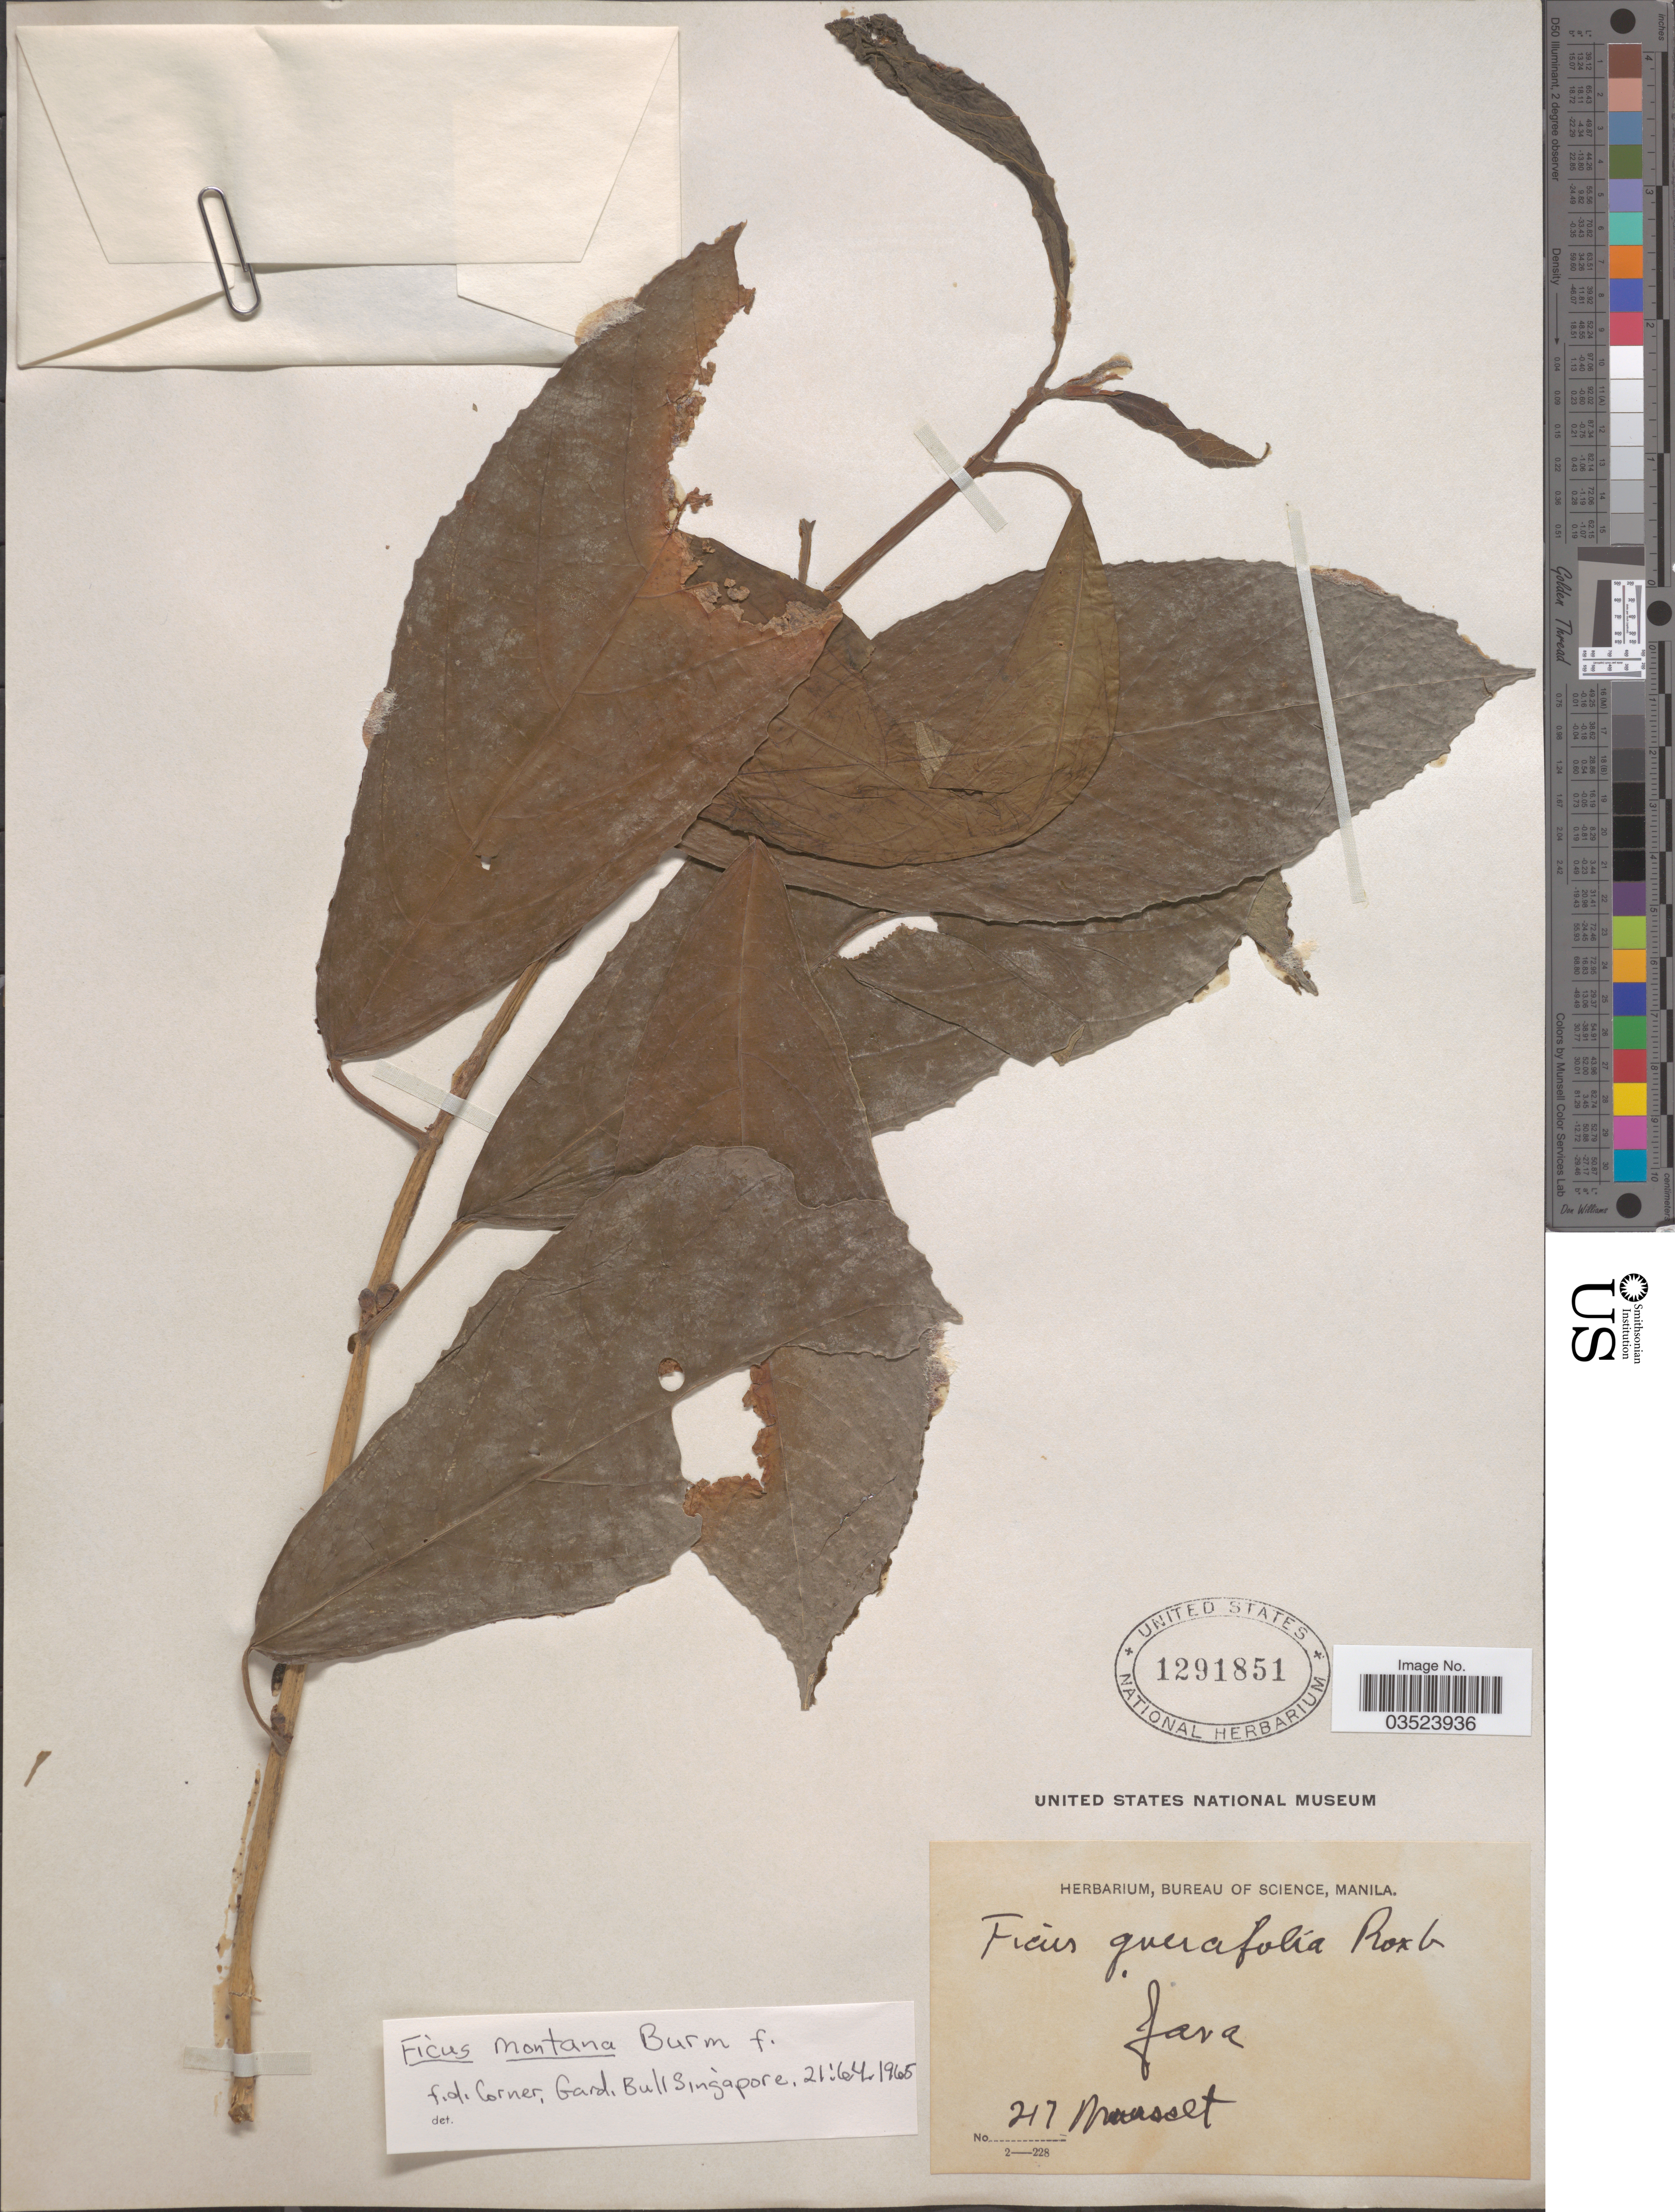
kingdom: Plantae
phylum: Tracheophyta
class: Magnoliopsida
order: Rosales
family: Moraceae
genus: Ficus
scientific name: Ficus montana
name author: Burm. f.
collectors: Mousset, --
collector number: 217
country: Indonesia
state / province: Java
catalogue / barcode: US 1291851